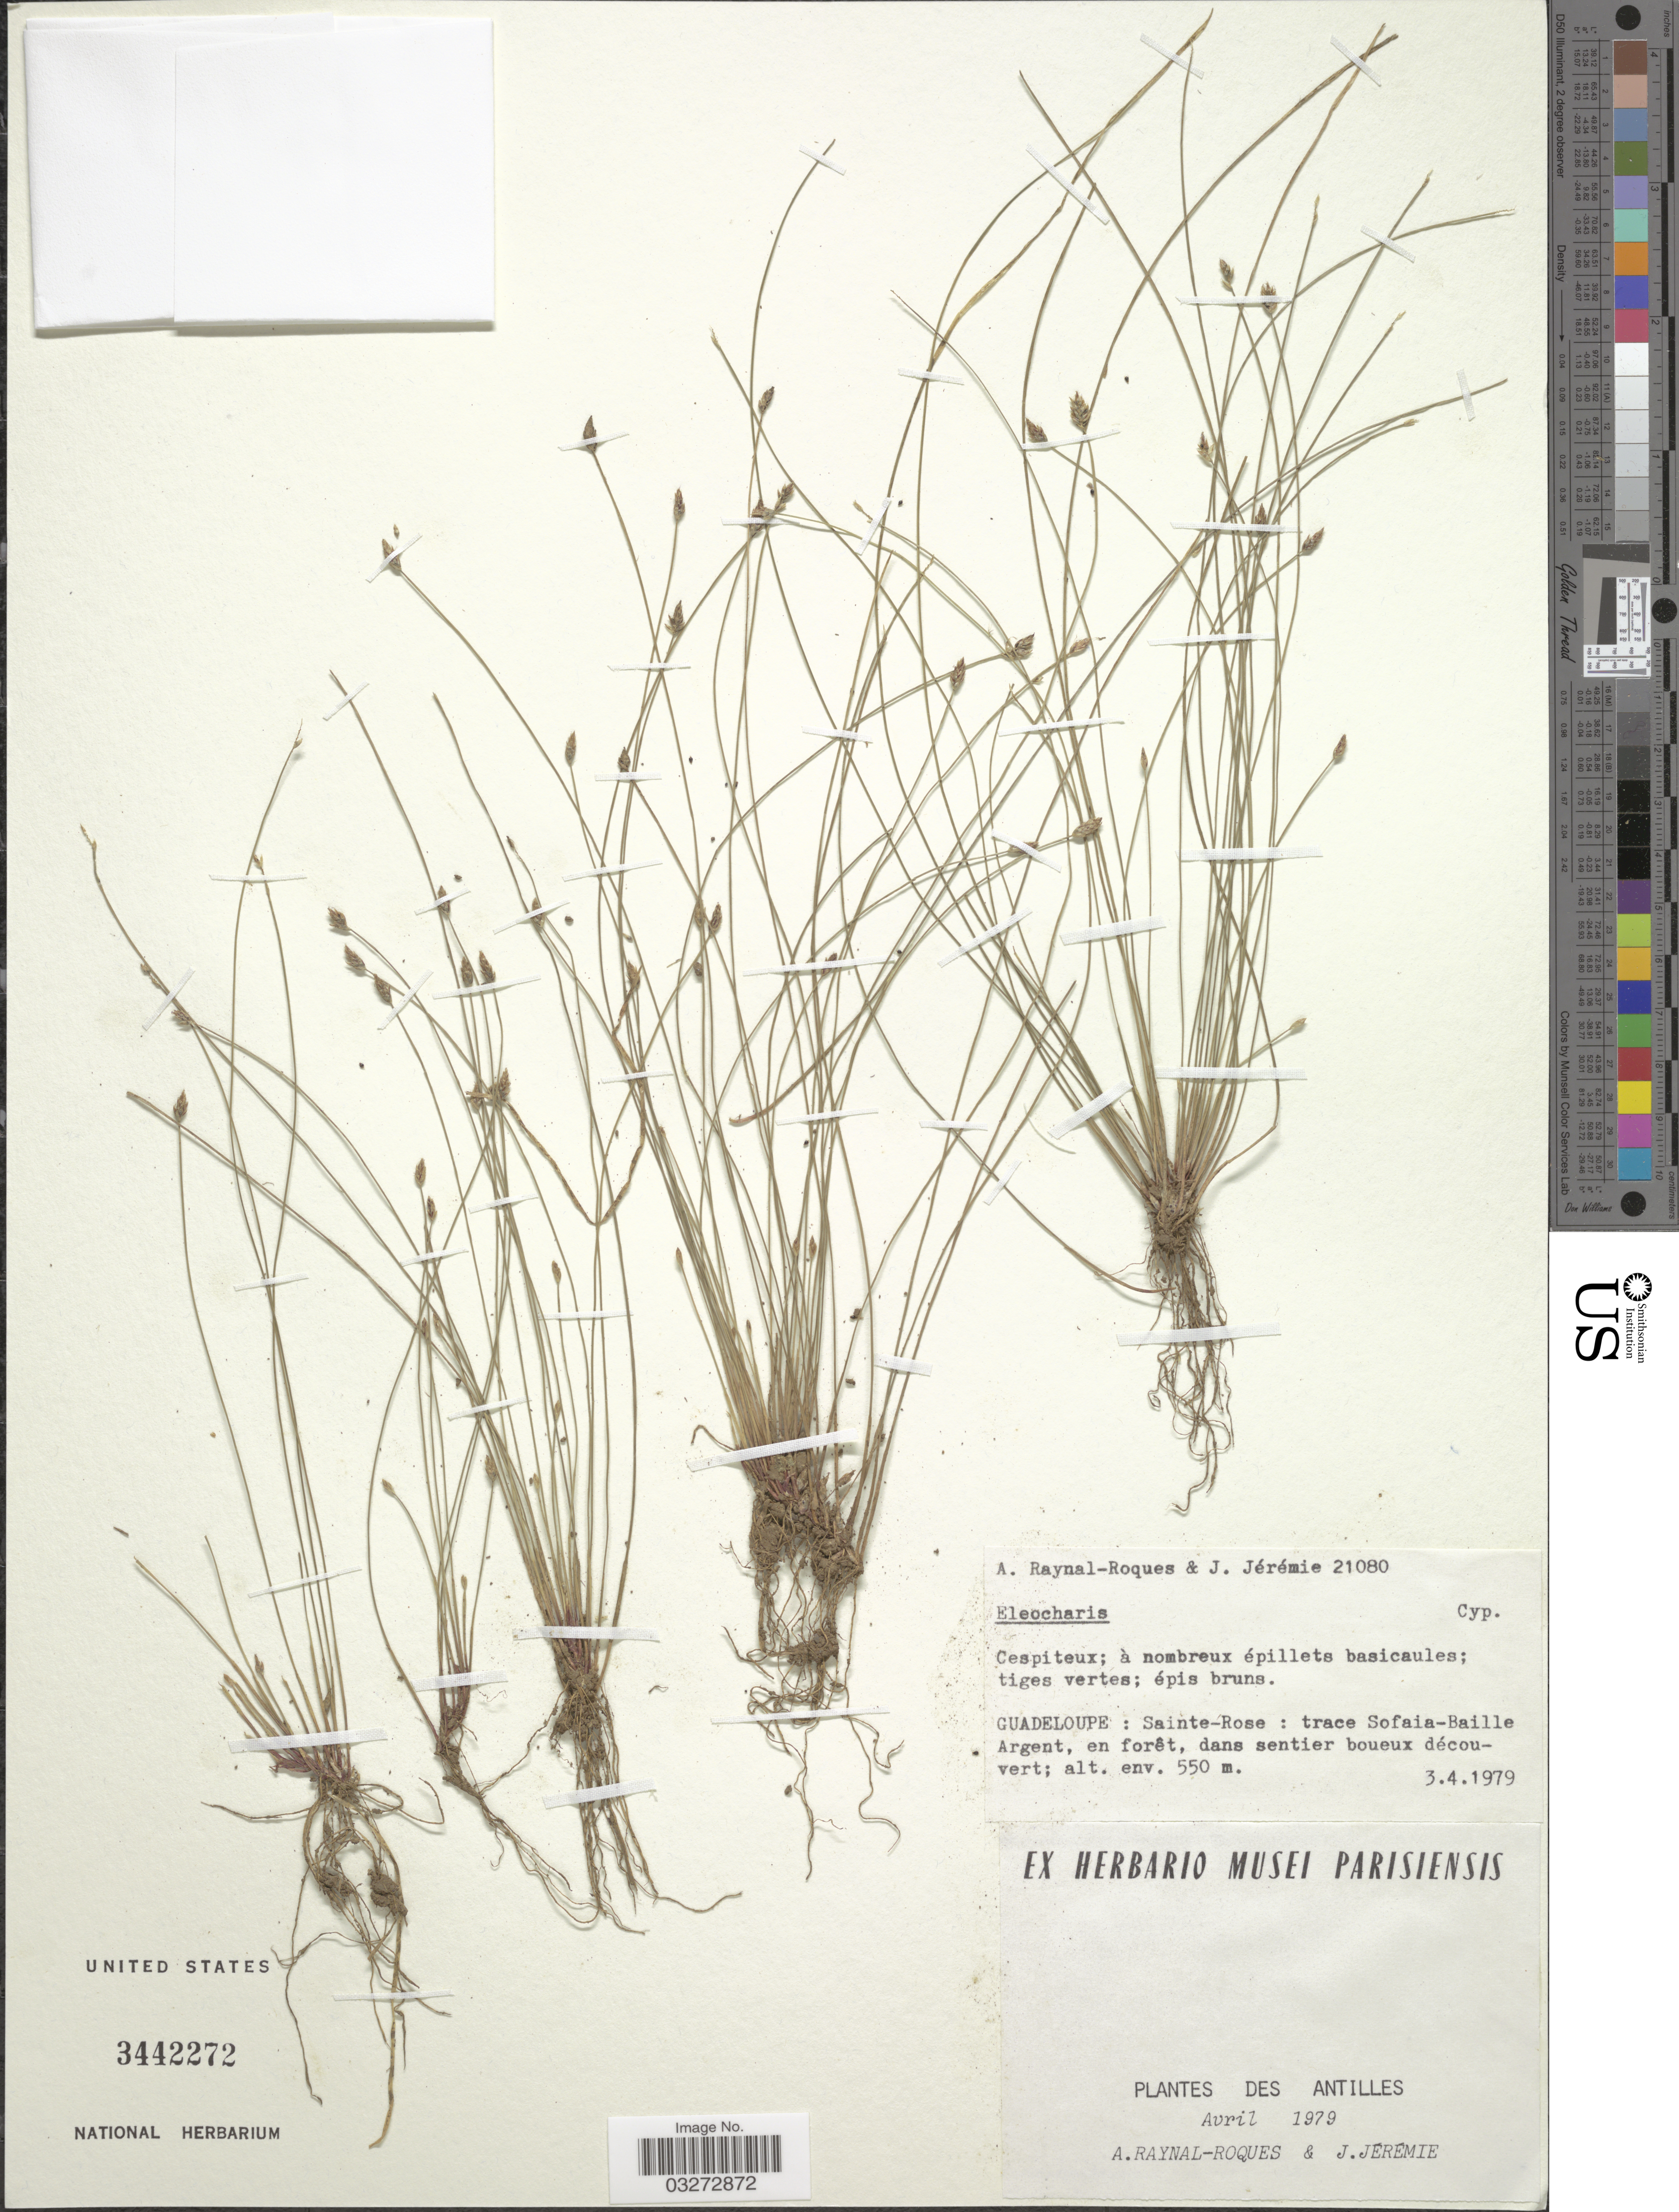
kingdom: Plantae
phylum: Tracheophyta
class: Liliopsida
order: Poales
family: Cyperaceae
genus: Eleocharis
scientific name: Eleocharis sp.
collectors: A. M. Raynal & J. Jérémie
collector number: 21080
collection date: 1979-04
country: Guadeloupe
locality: Sainte-Rose: trace Sofaia-Baille Argent. Antilles.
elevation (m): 550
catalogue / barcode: US 3442272